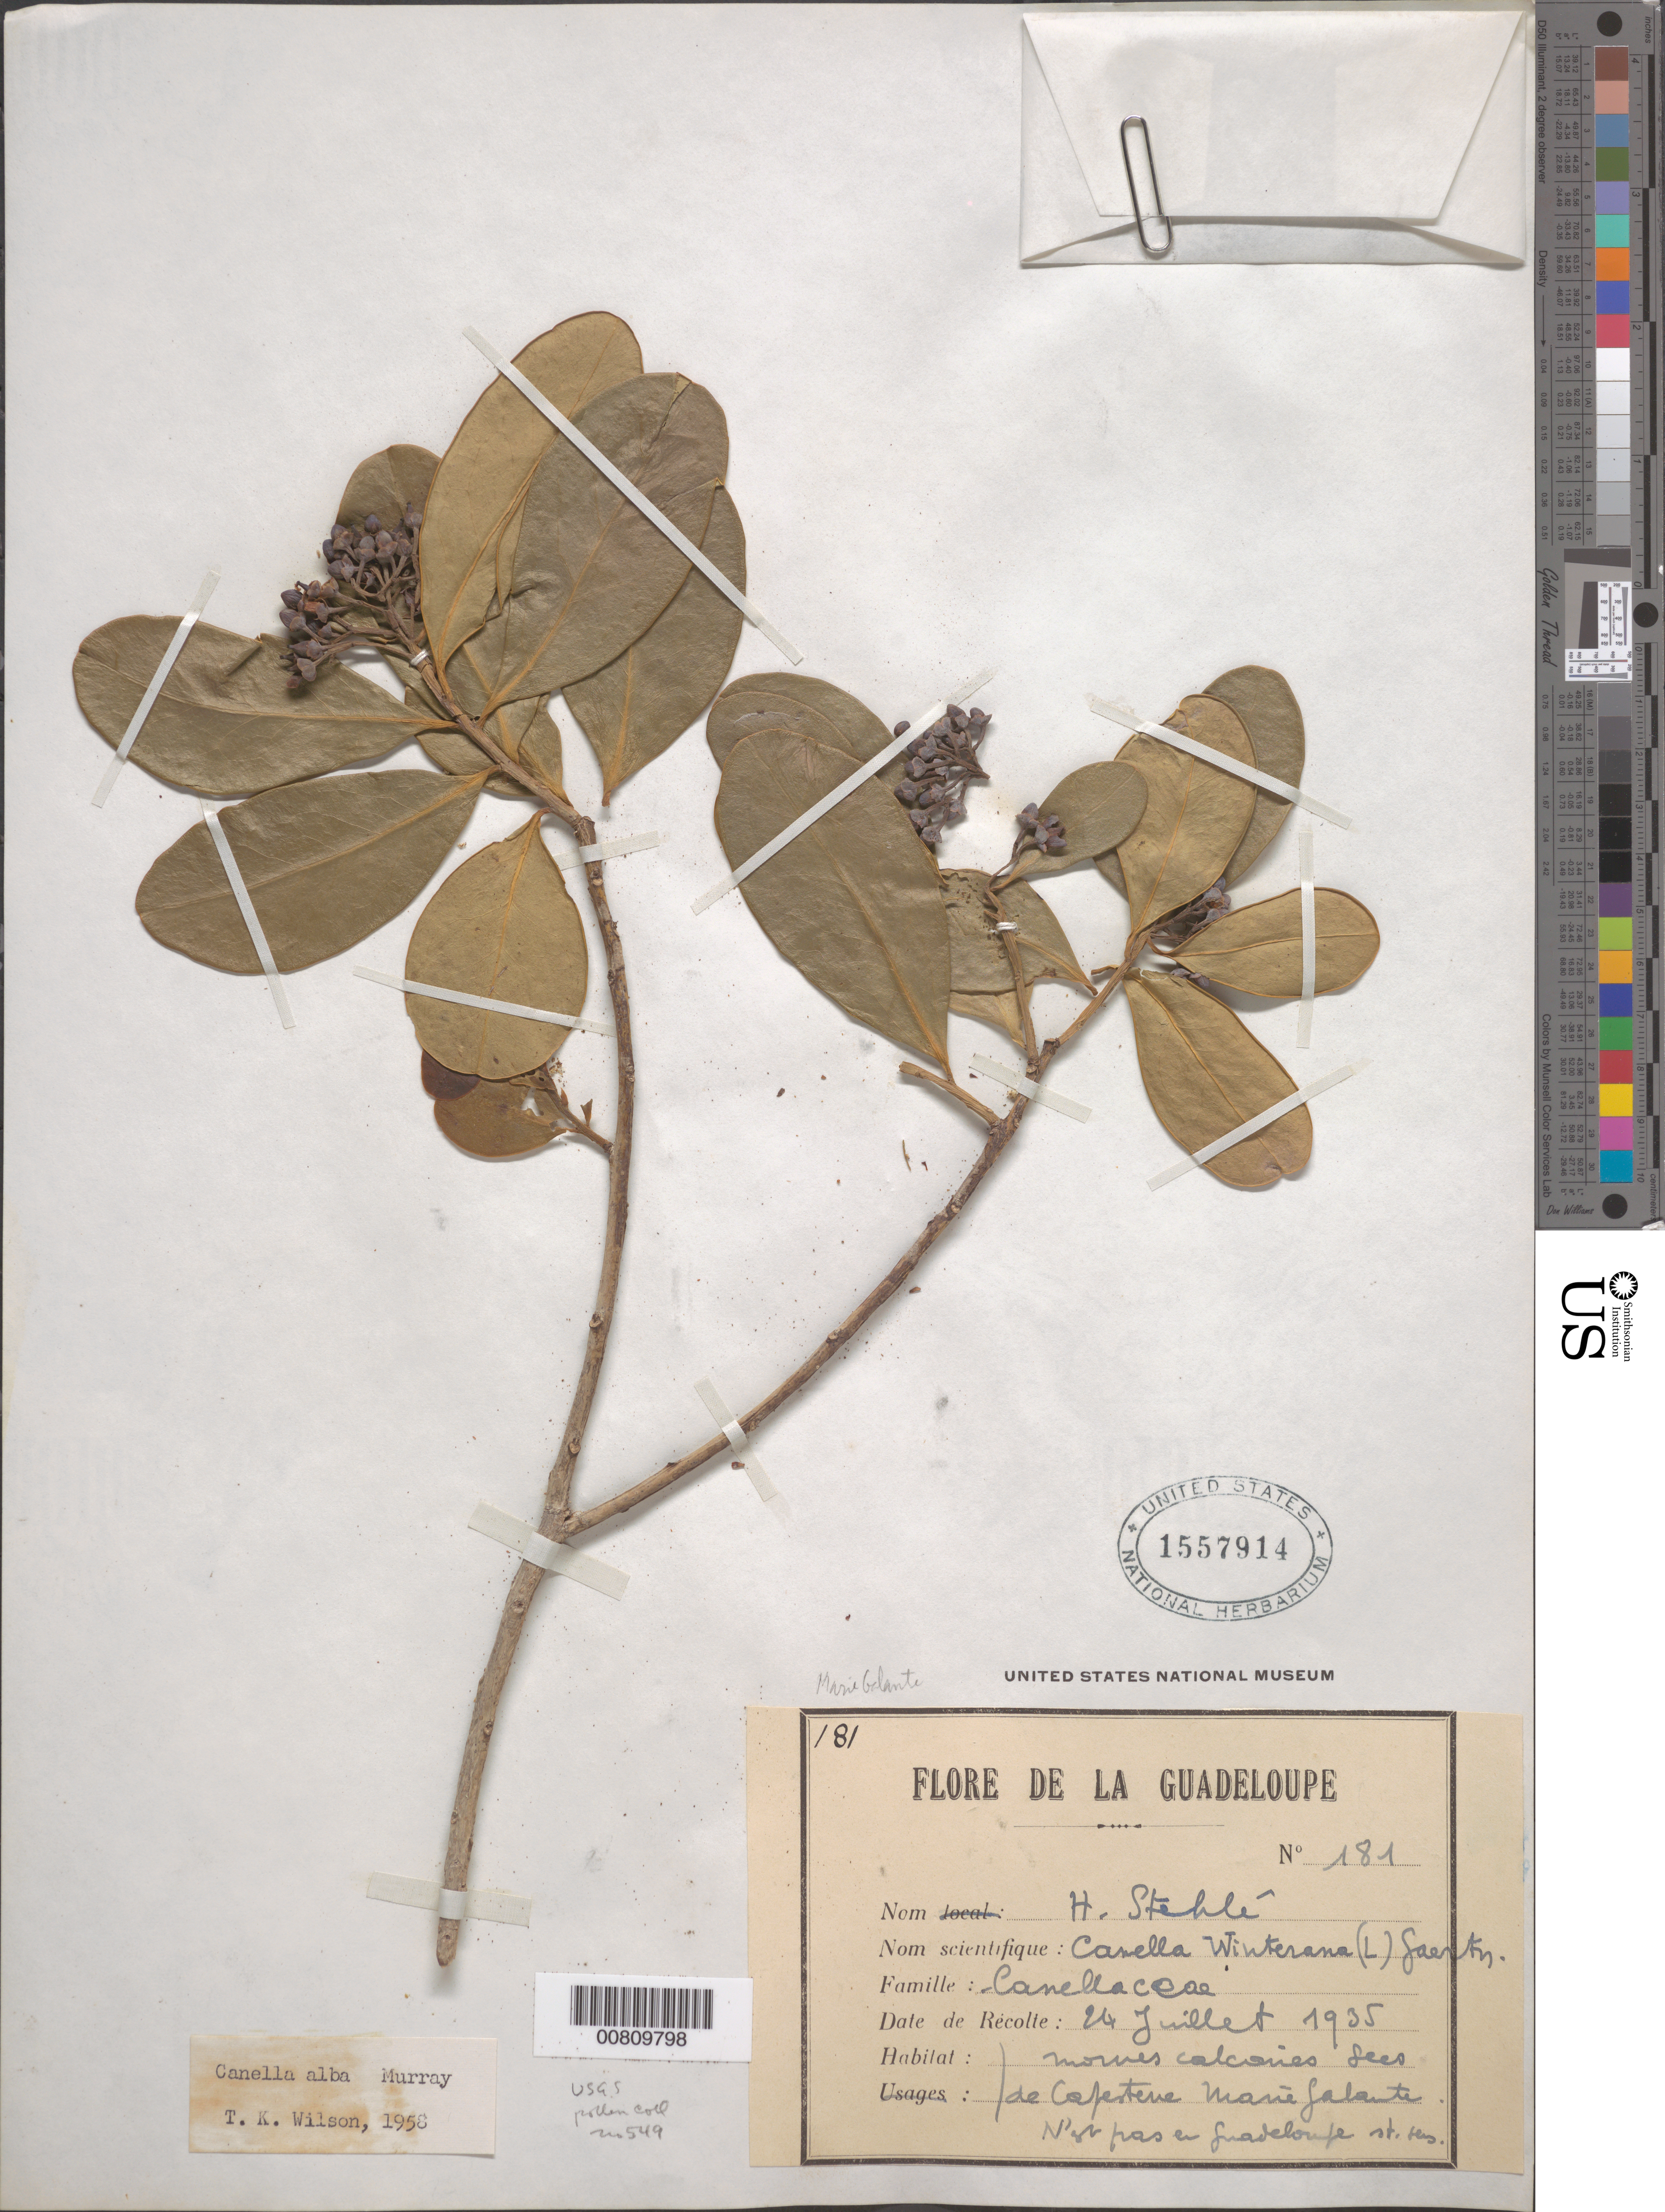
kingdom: Plantae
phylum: Tracheophyta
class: Magnoliopsida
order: Canellales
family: Canellaceae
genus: Canella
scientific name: Canella winterana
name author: (L.) Gaertn.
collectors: H. Stehlé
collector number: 181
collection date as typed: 24 Jul 1935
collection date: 1935-07-24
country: Guadeloupe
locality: Cafesterre marie galante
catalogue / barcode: US 1557914